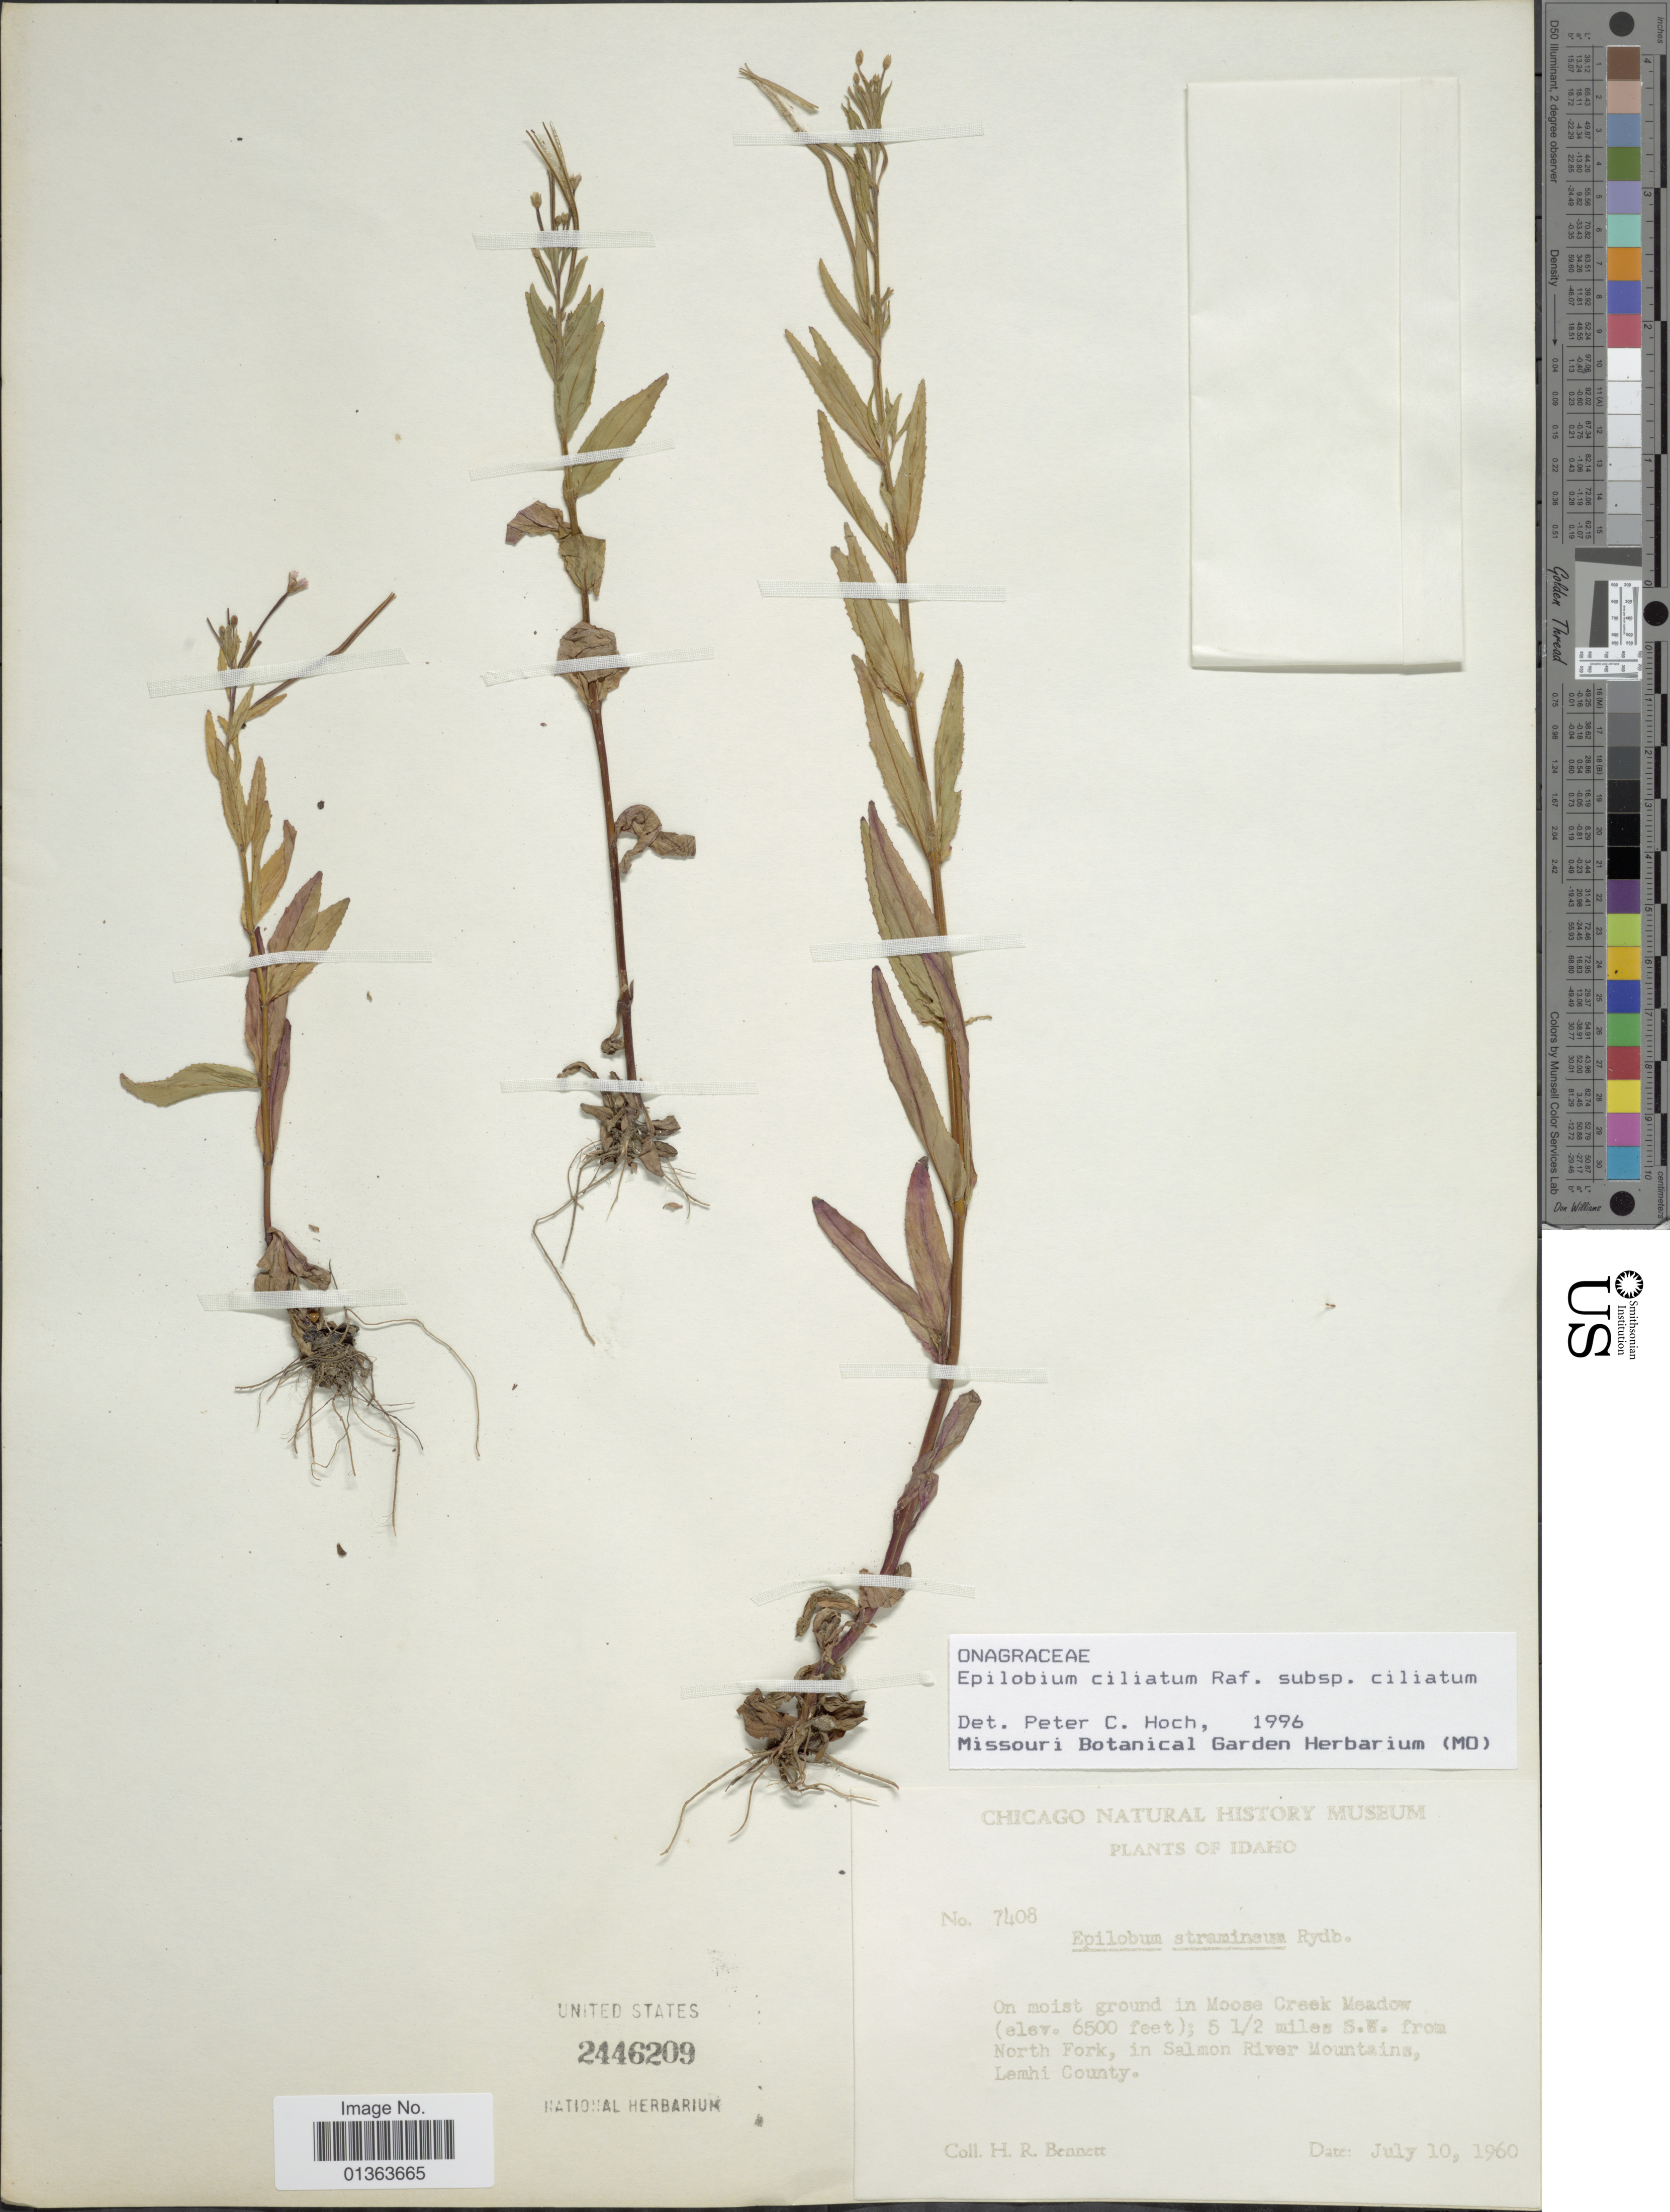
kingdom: Plantae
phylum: Tracheophyta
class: Magnoliopsida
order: Myrtales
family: Onagraceae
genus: Epilobium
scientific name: Epilobium ciliatum subsp. ciliatum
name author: Raf.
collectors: H. R. Bennett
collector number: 7408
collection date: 1960-07-10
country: United States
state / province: Idaho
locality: On moist ground in Moose Creek Meadow; 5 1/2 miles S.W. from North Fork, in Salmon River Mountains, Lemhi County.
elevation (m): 1981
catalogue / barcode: US 2446209